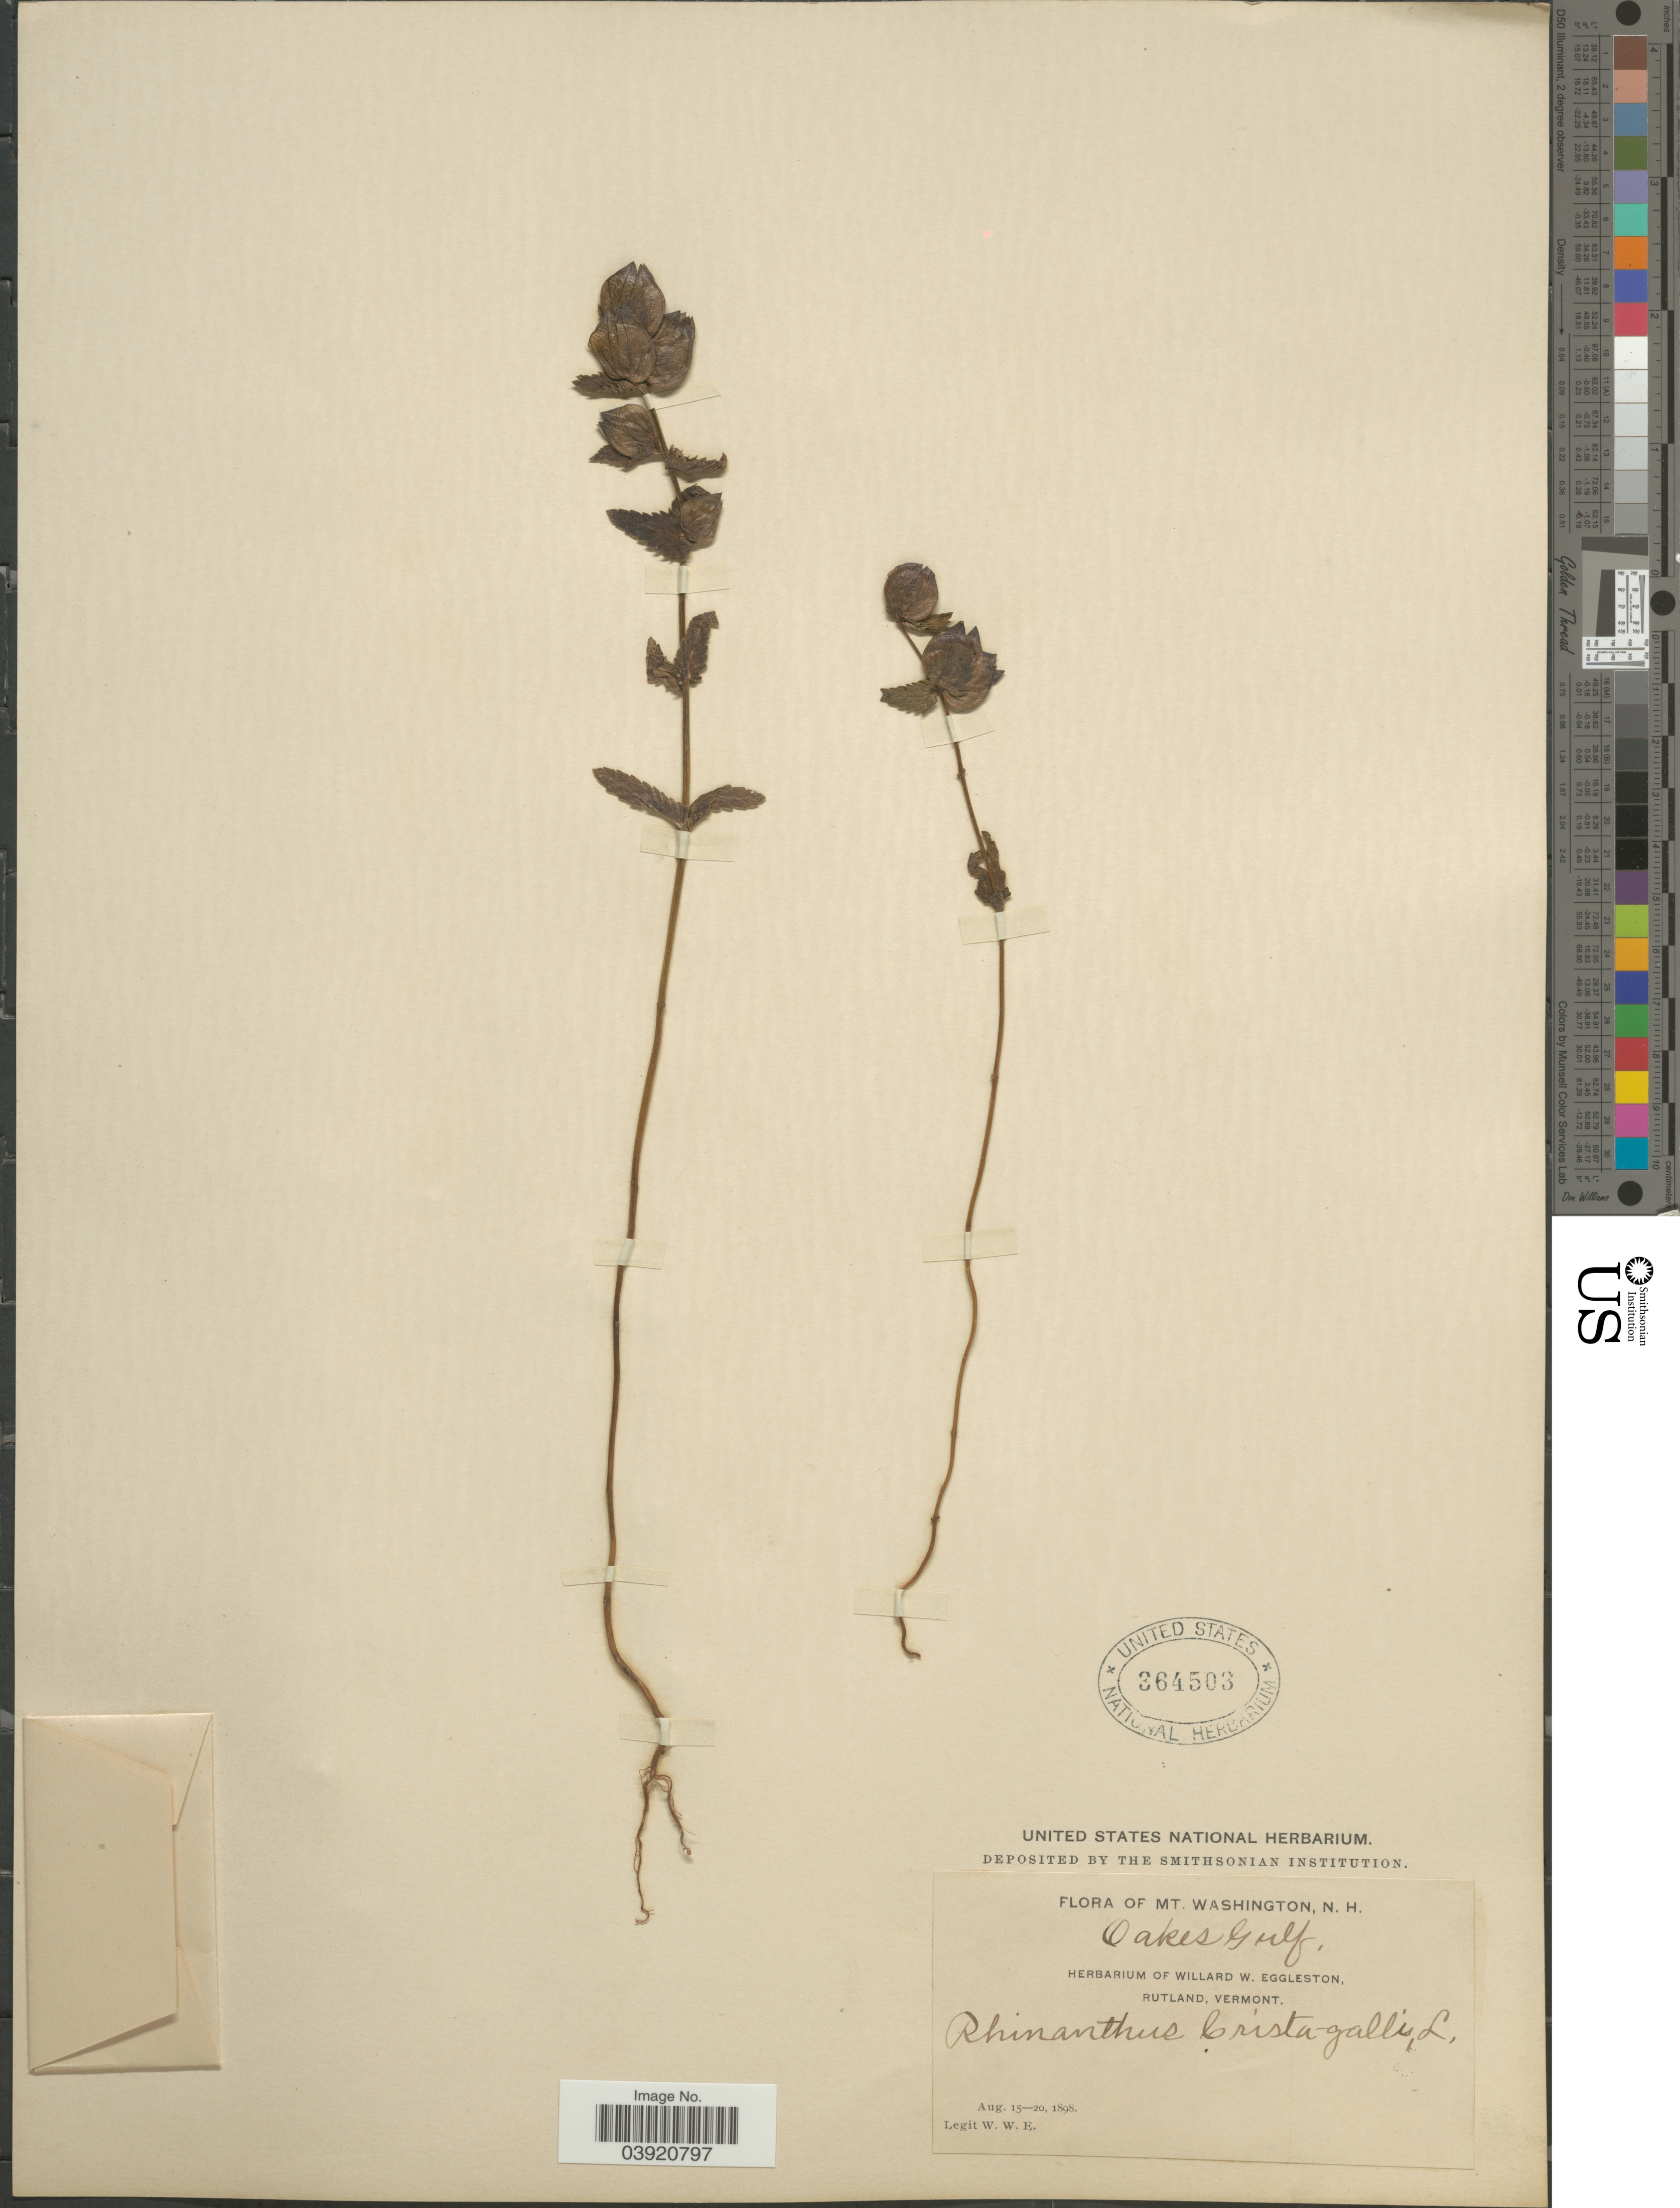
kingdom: Plantae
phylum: Tracheophyta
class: Magnoliopsida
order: Lamiales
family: Orobanchaceae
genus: Rhinanthus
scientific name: Rhinanthus crista-galli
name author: L.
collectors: W. W. Eggleston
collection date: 1898-08-15/1898-08-20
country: United States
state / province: New Hampshire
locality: Mt. Washington. Oakes Gulf.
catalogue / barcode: US 364503